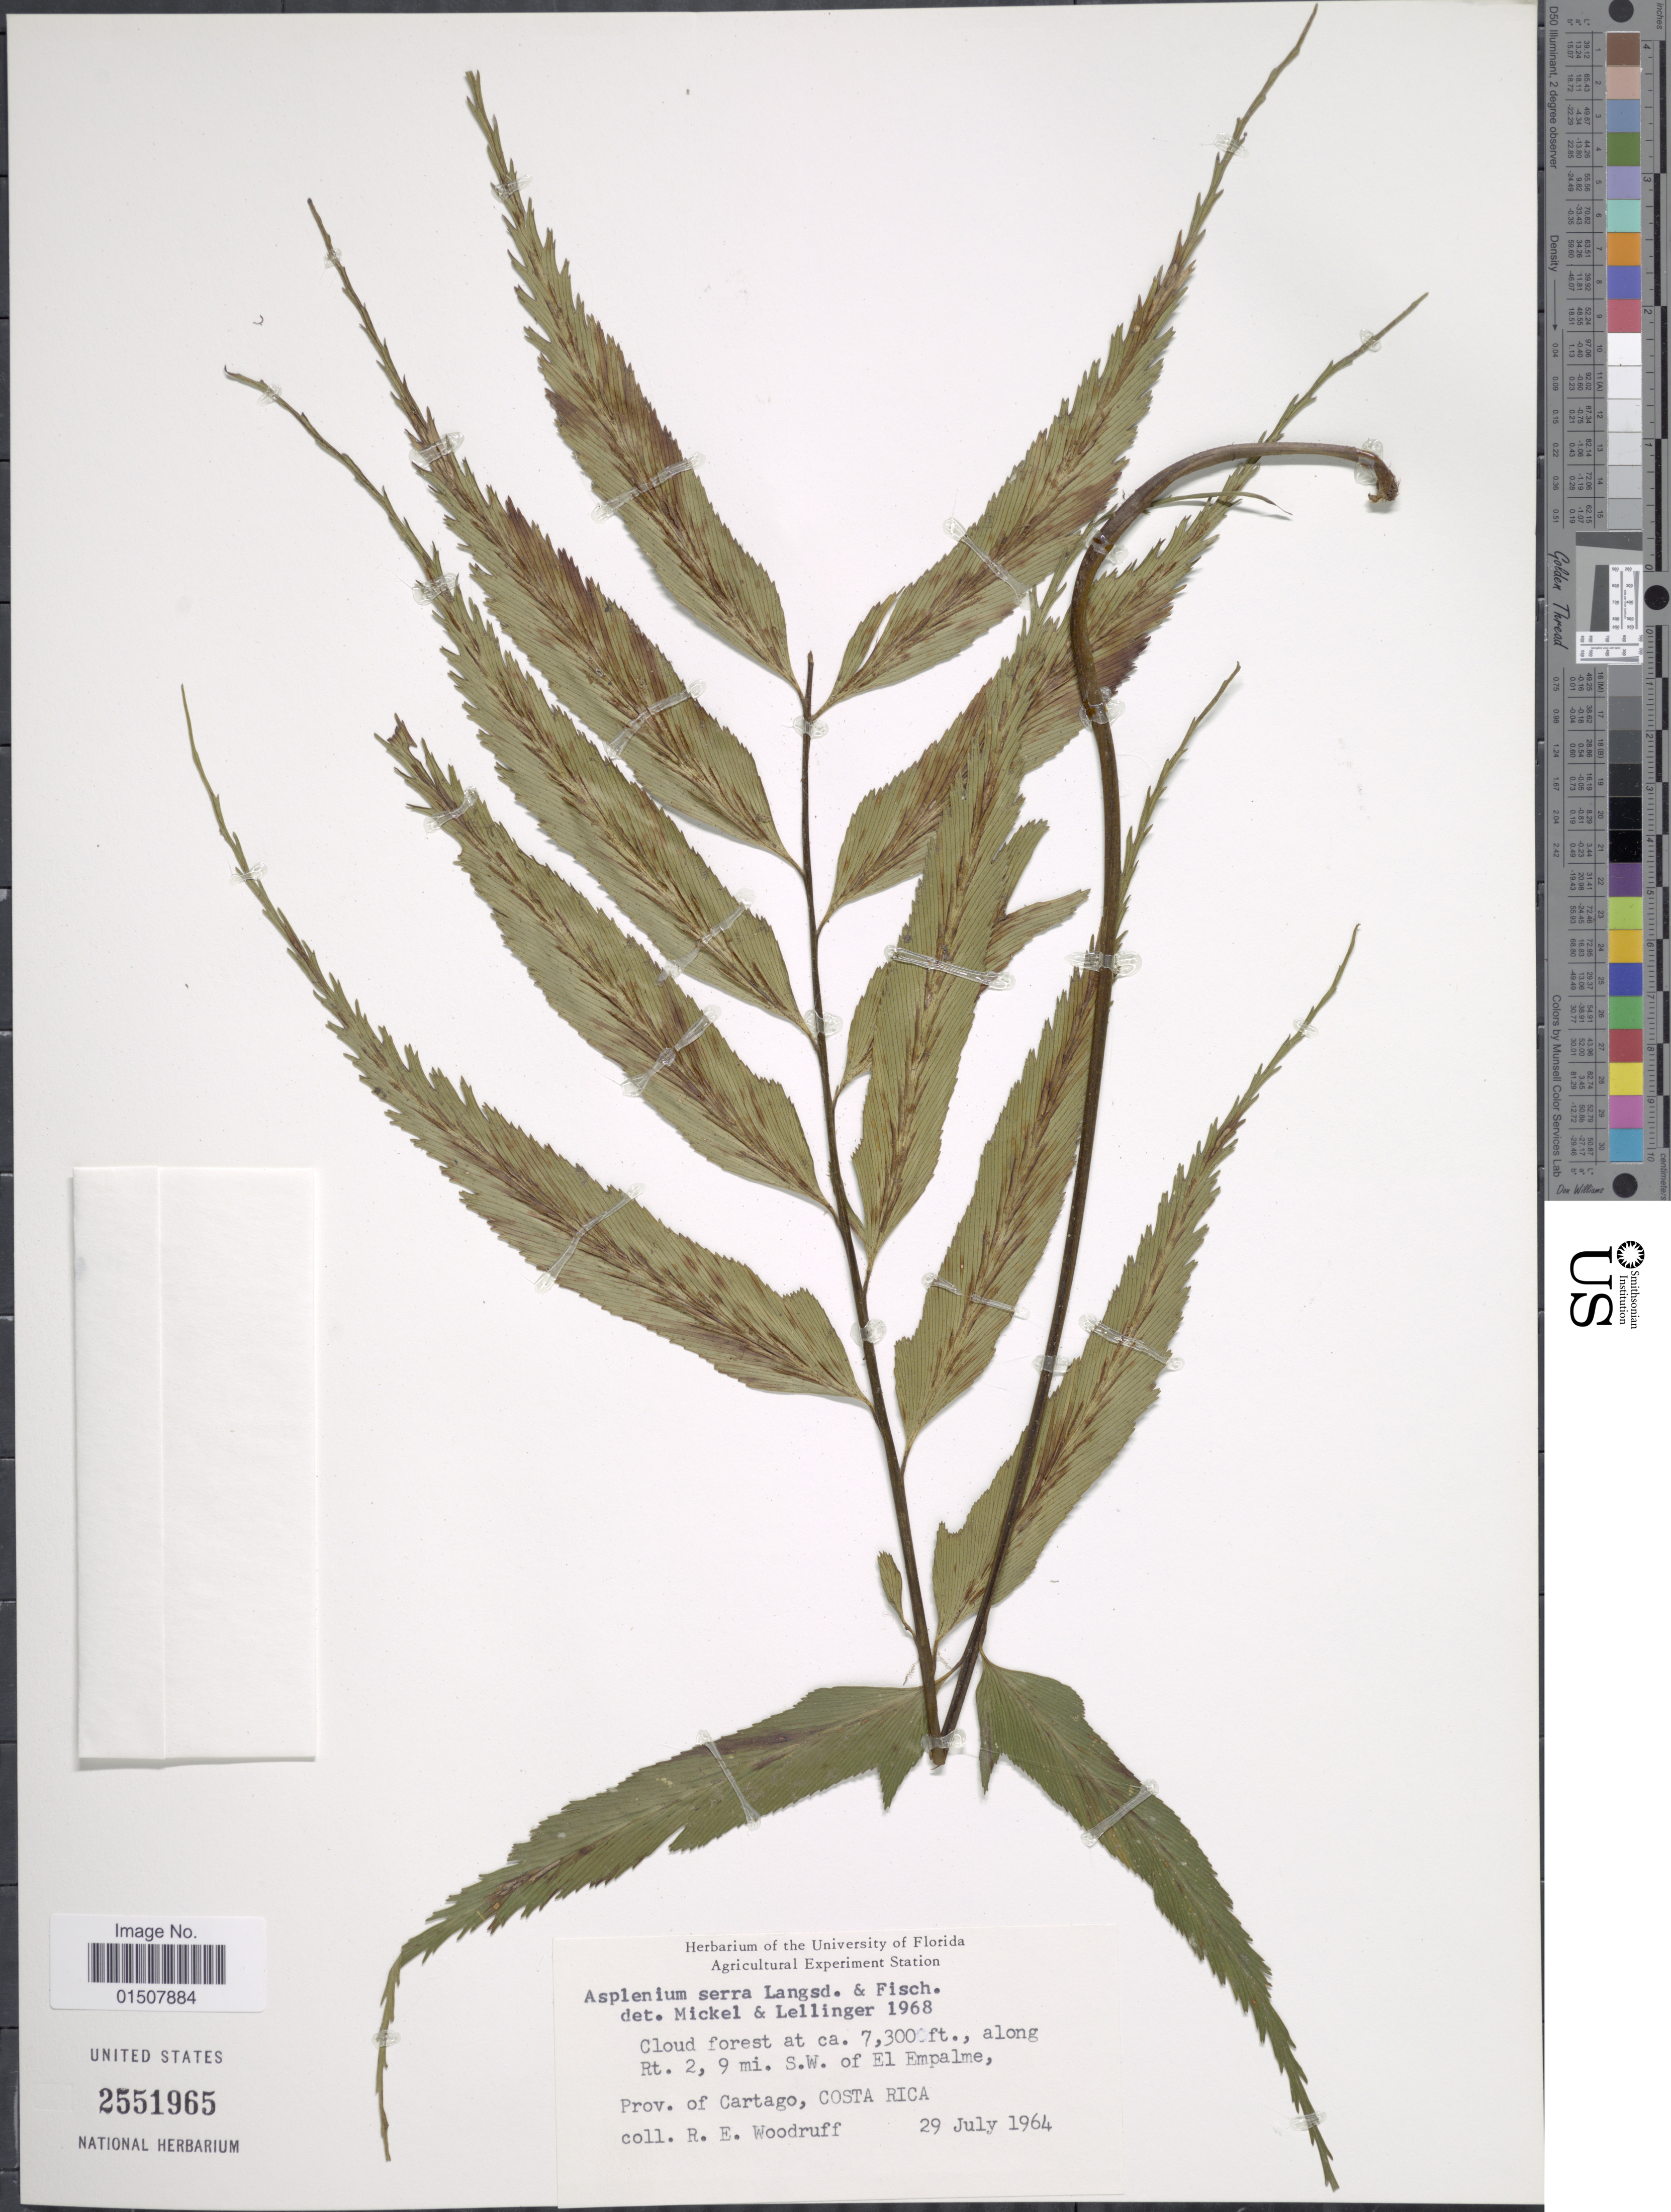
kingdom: Plantae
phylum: Tracheophyta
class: Polypodiopsida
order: Polypodiales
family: Aspleniaceae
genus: Asplenium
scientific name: Asplenium serra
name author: Langsd. & Fisch.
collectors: R. Woodruff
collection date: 1964-07-29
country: Costa Rica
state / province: Cartago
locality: Cloud forest , along Rt. 2, 9 mi. S.W. of El Empalne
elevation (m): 2225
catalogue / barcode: US 2551965